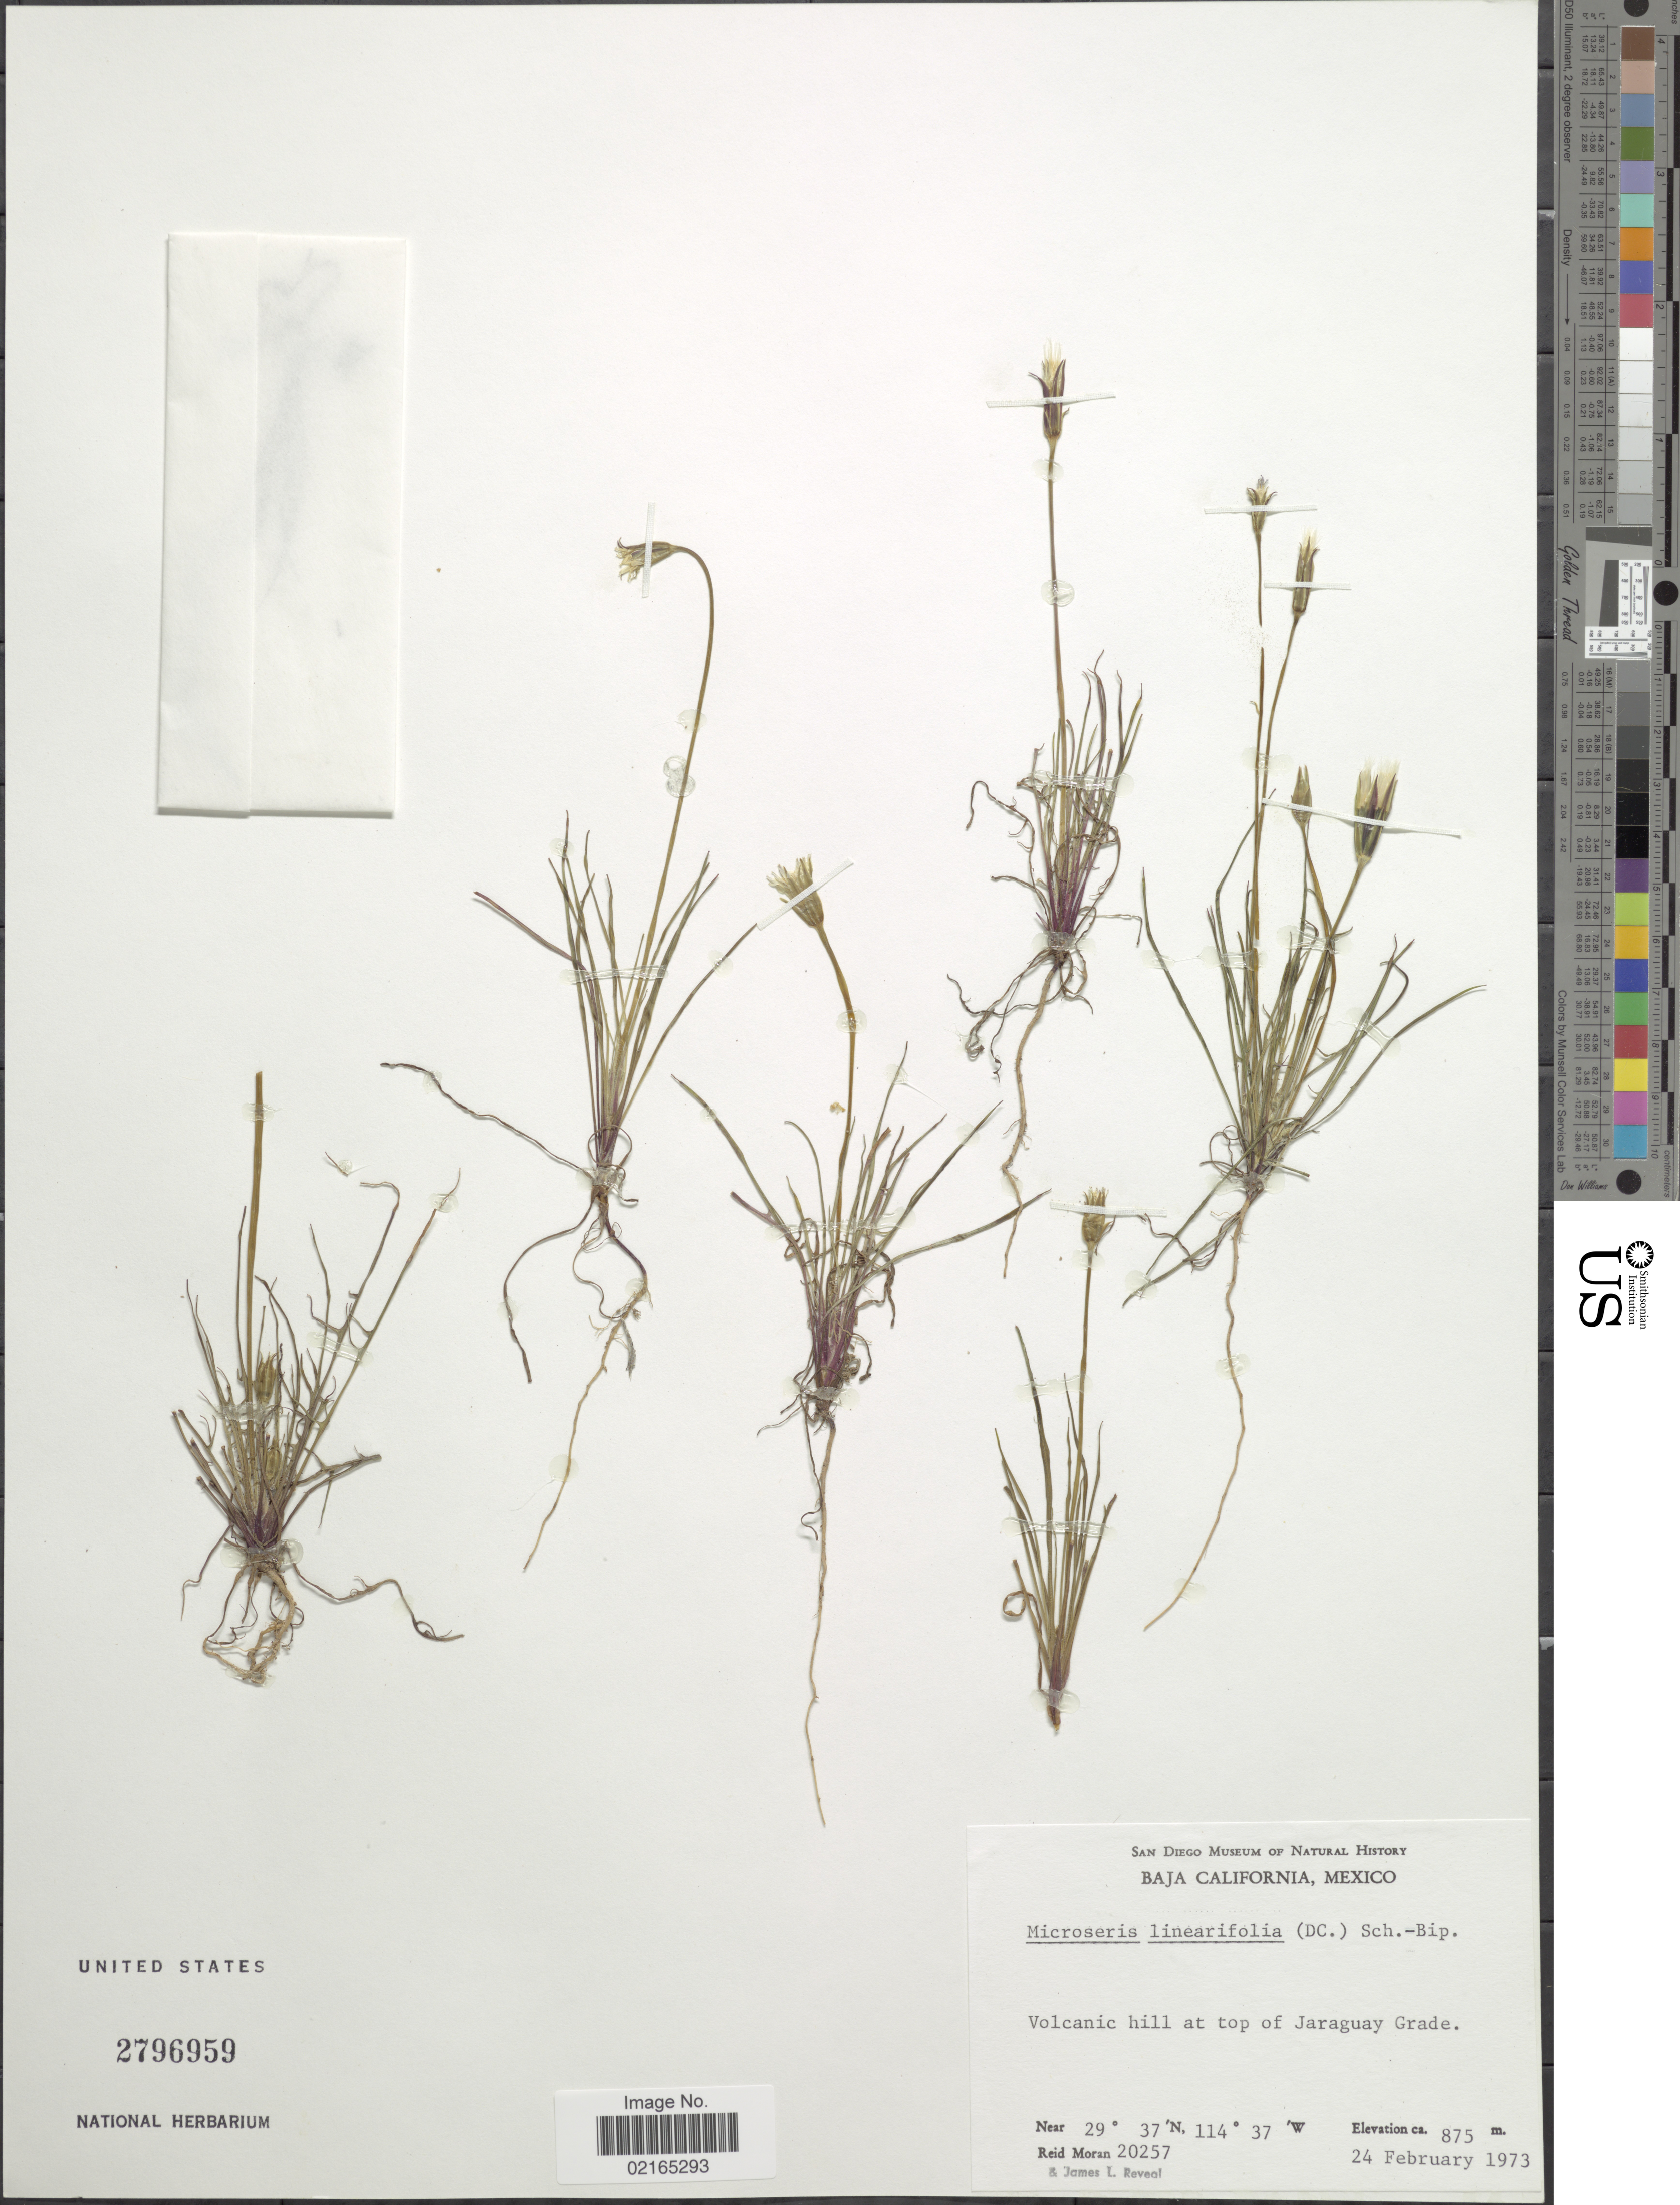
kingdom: Plantae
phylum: Tracheophyta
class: Magnoliopsida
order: Asterales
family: Asteraceae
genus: Uropappus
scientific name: Uropappus lindleyi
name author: (DC.) Nutt.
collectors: R. V. Moran & J. L. Reveal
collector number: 20257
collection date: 1973-02-24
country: Mexico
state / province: Baja California Norte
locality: Volcanic hill at top of Jaraguay Grade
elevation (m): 875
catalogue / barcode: US 2796959